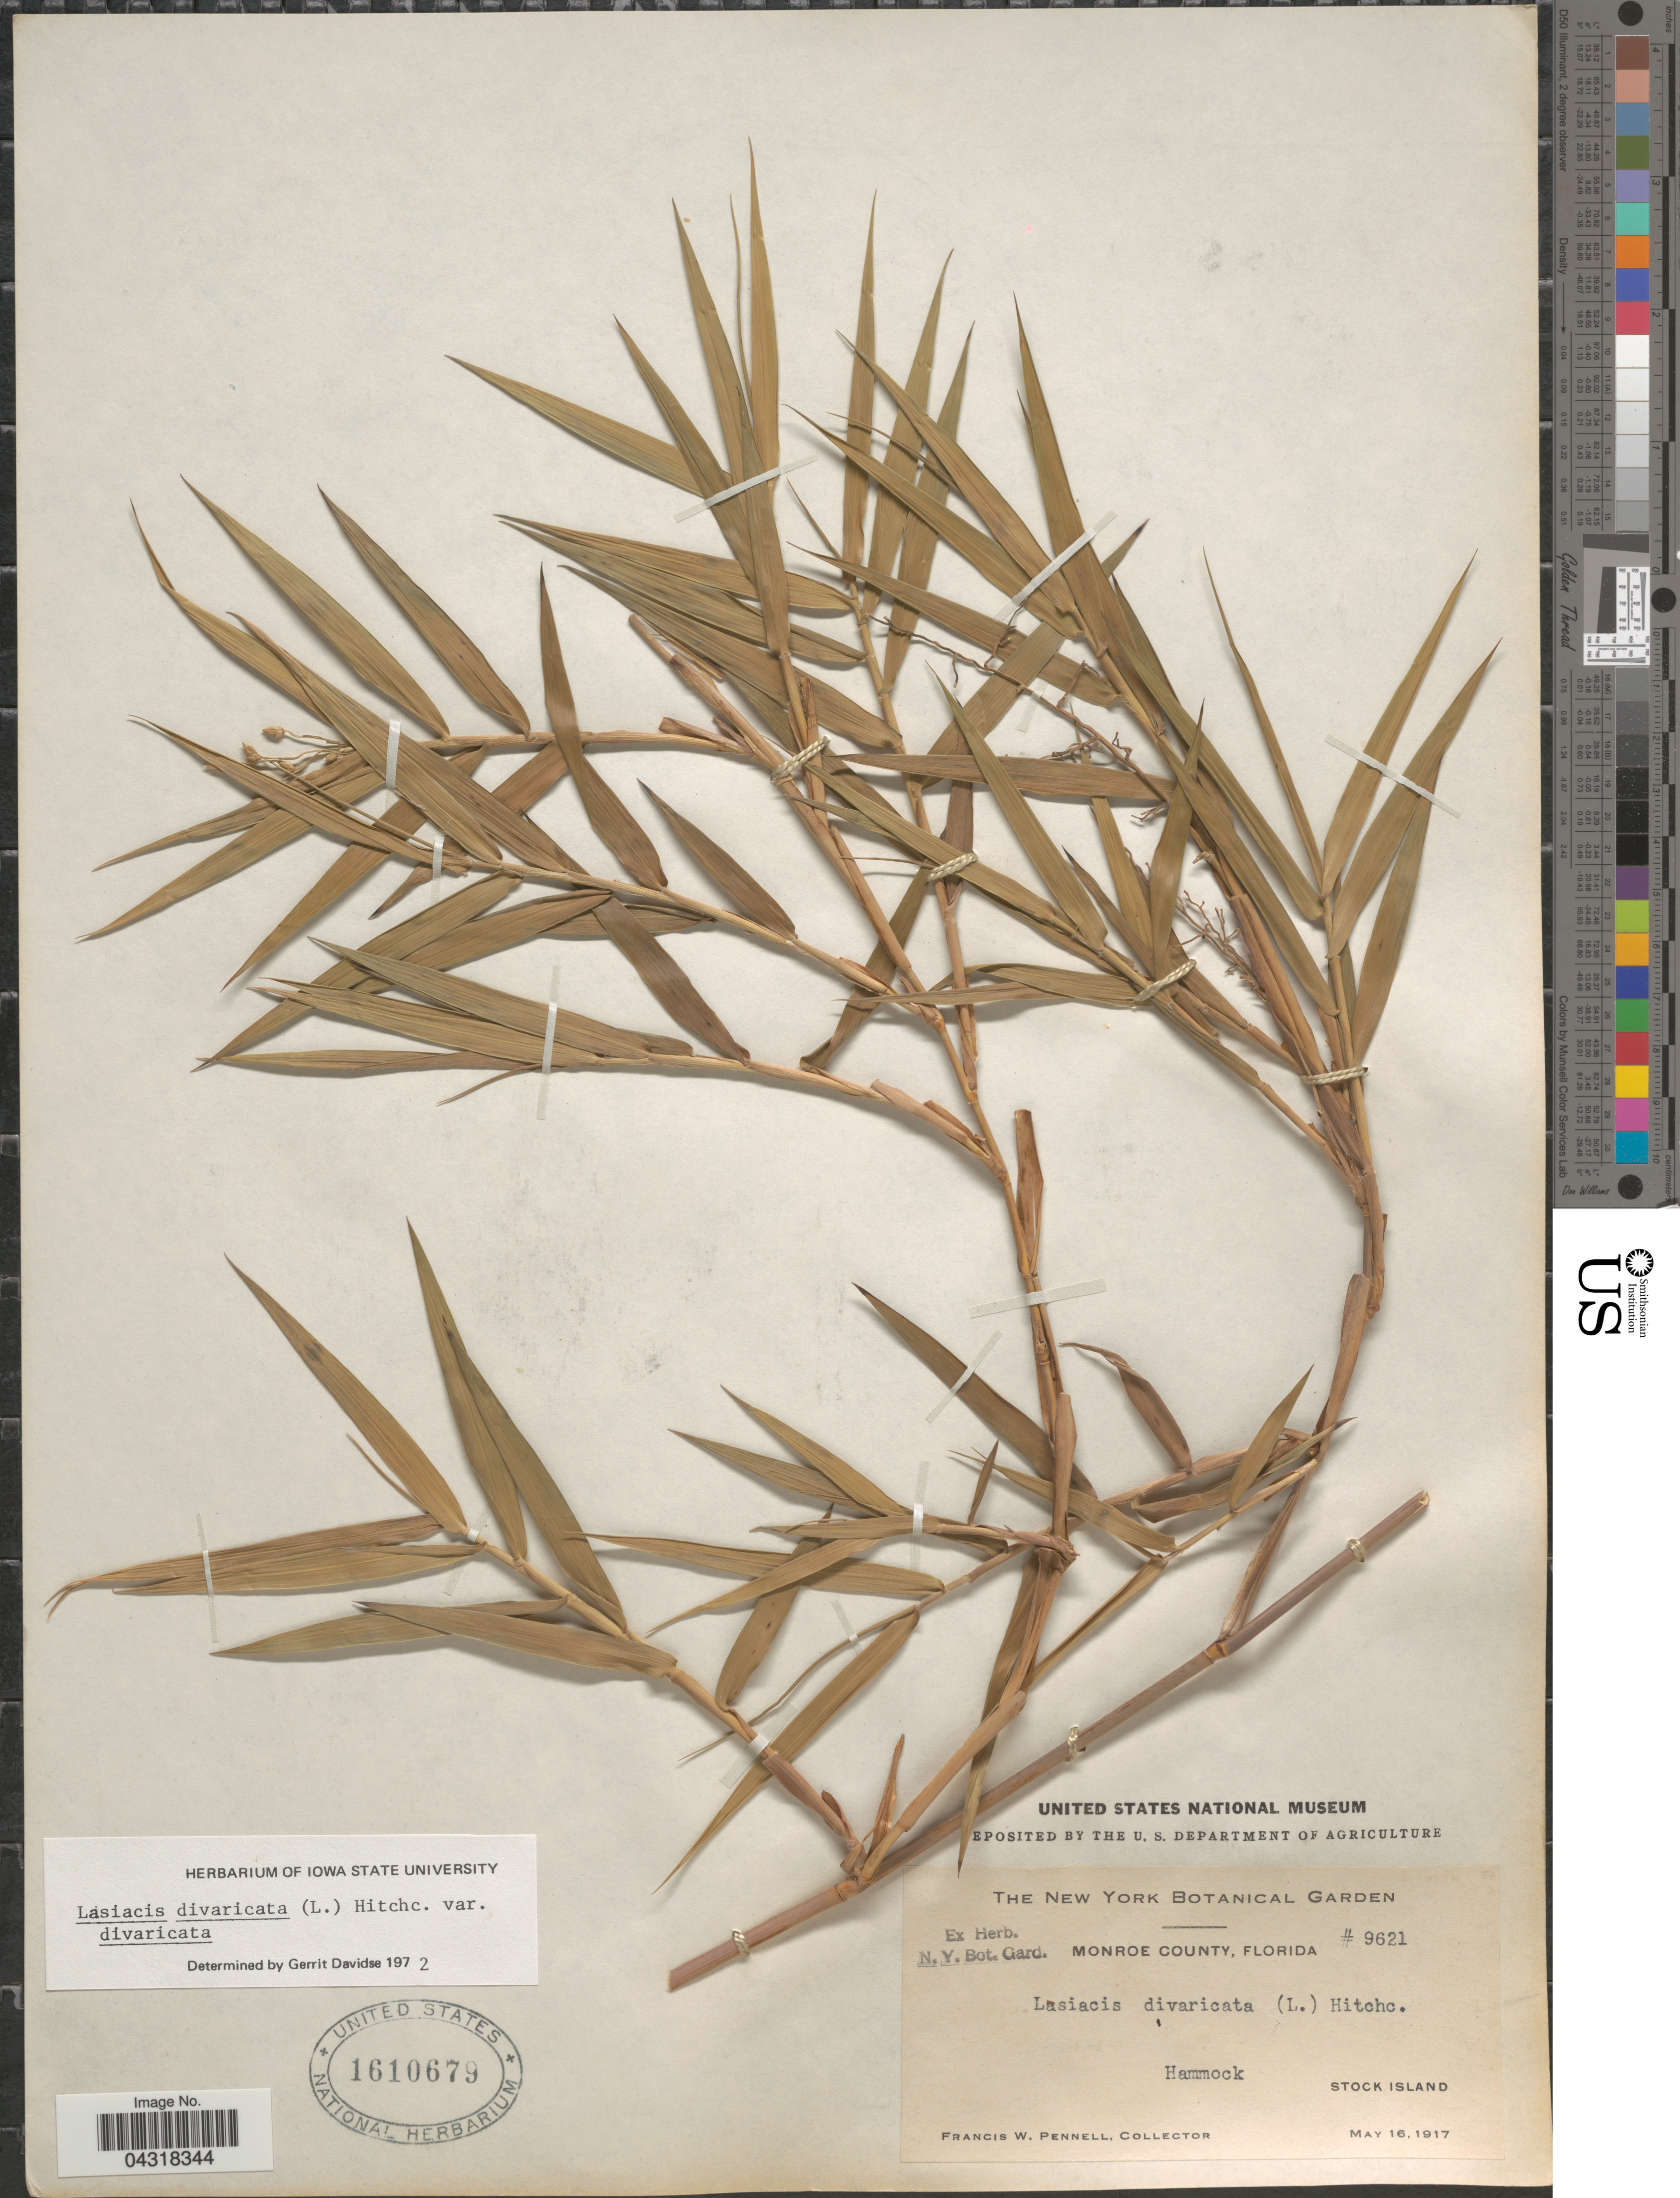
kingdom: Plantae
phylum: Tracheophyta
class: Liliopsida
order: Poales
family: Poaceae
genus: Lasiacis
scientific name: Lasiacis divaricata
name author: (L.) Hitchc.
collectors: F. W. Pennell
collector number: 9621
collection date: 1917-05-16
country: United States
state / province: Florida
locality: Monroe County. Hammock. Stock Island.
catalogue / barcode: US 1610679